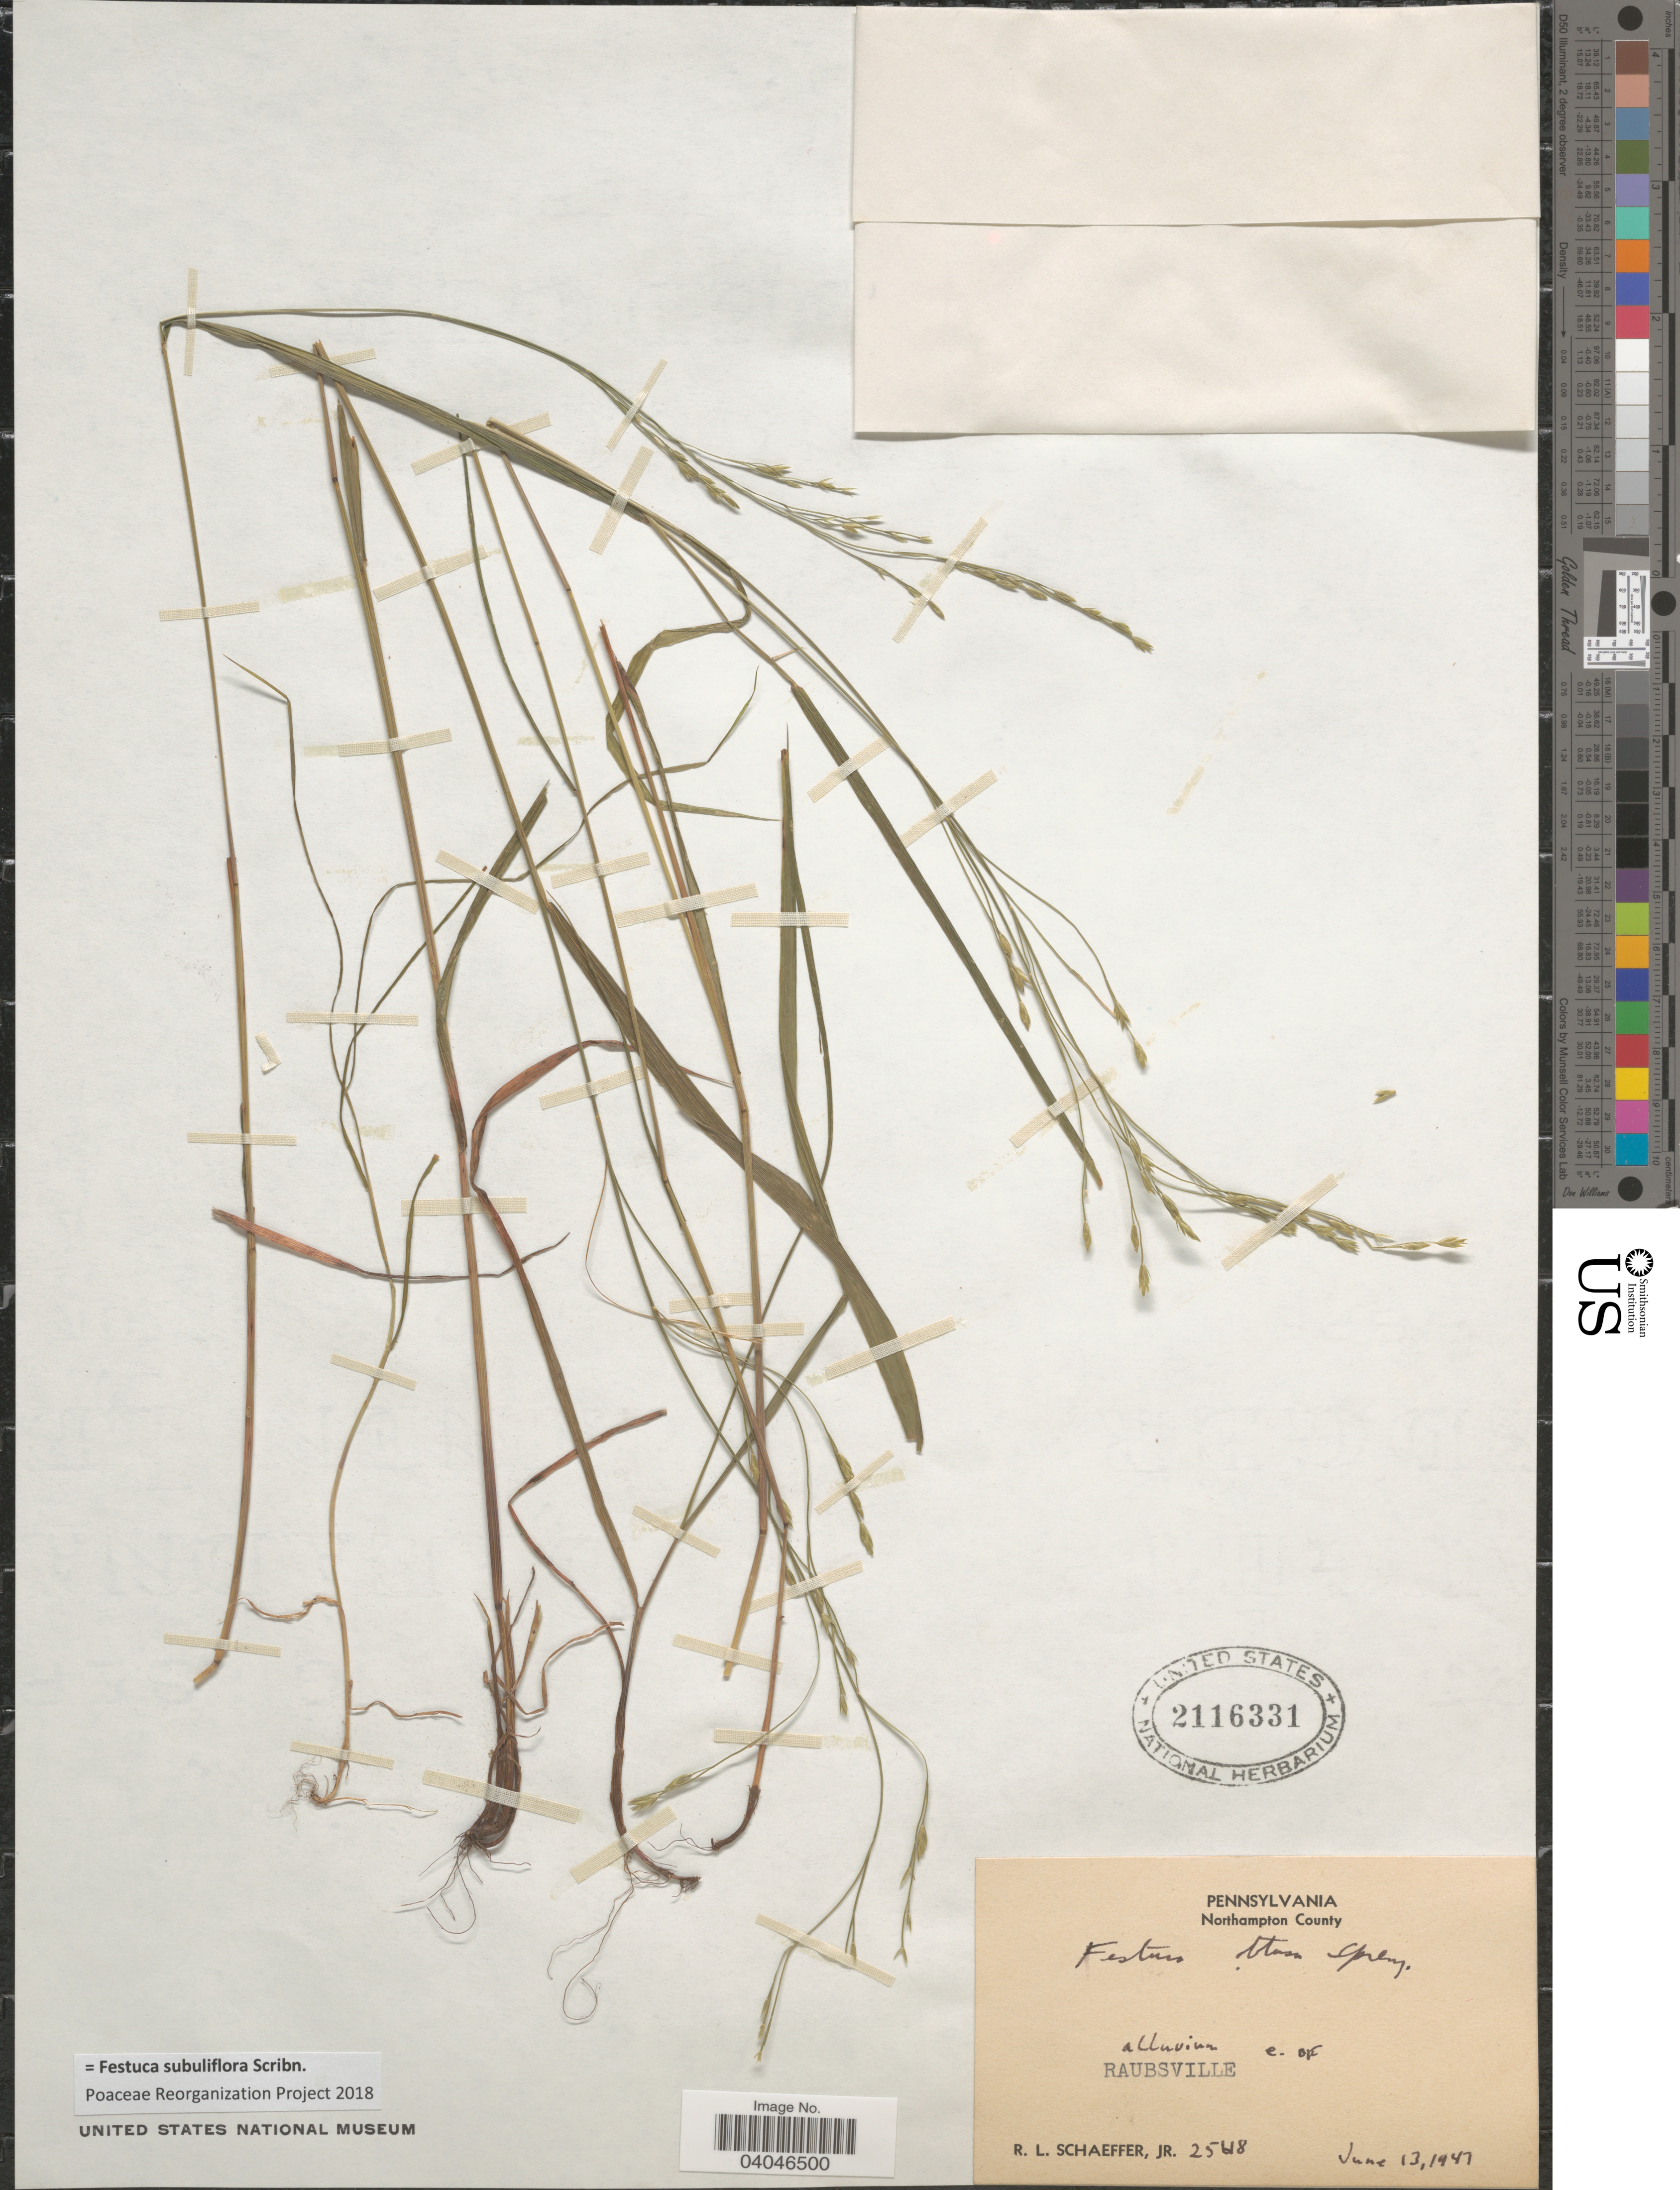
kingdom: Plantae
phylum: Tracheophyta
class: Liliopsida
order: Poales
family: Poaceae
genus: Festuca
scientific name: Festuca subuliflora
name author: Scribn.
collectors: R. L. Schaeffer Jr.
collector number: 2548*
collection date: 1947-06-13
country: United States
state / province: Pennsylvania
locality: Northampton County. Alluvium e. of Raubsville.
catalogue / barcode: US 2116331